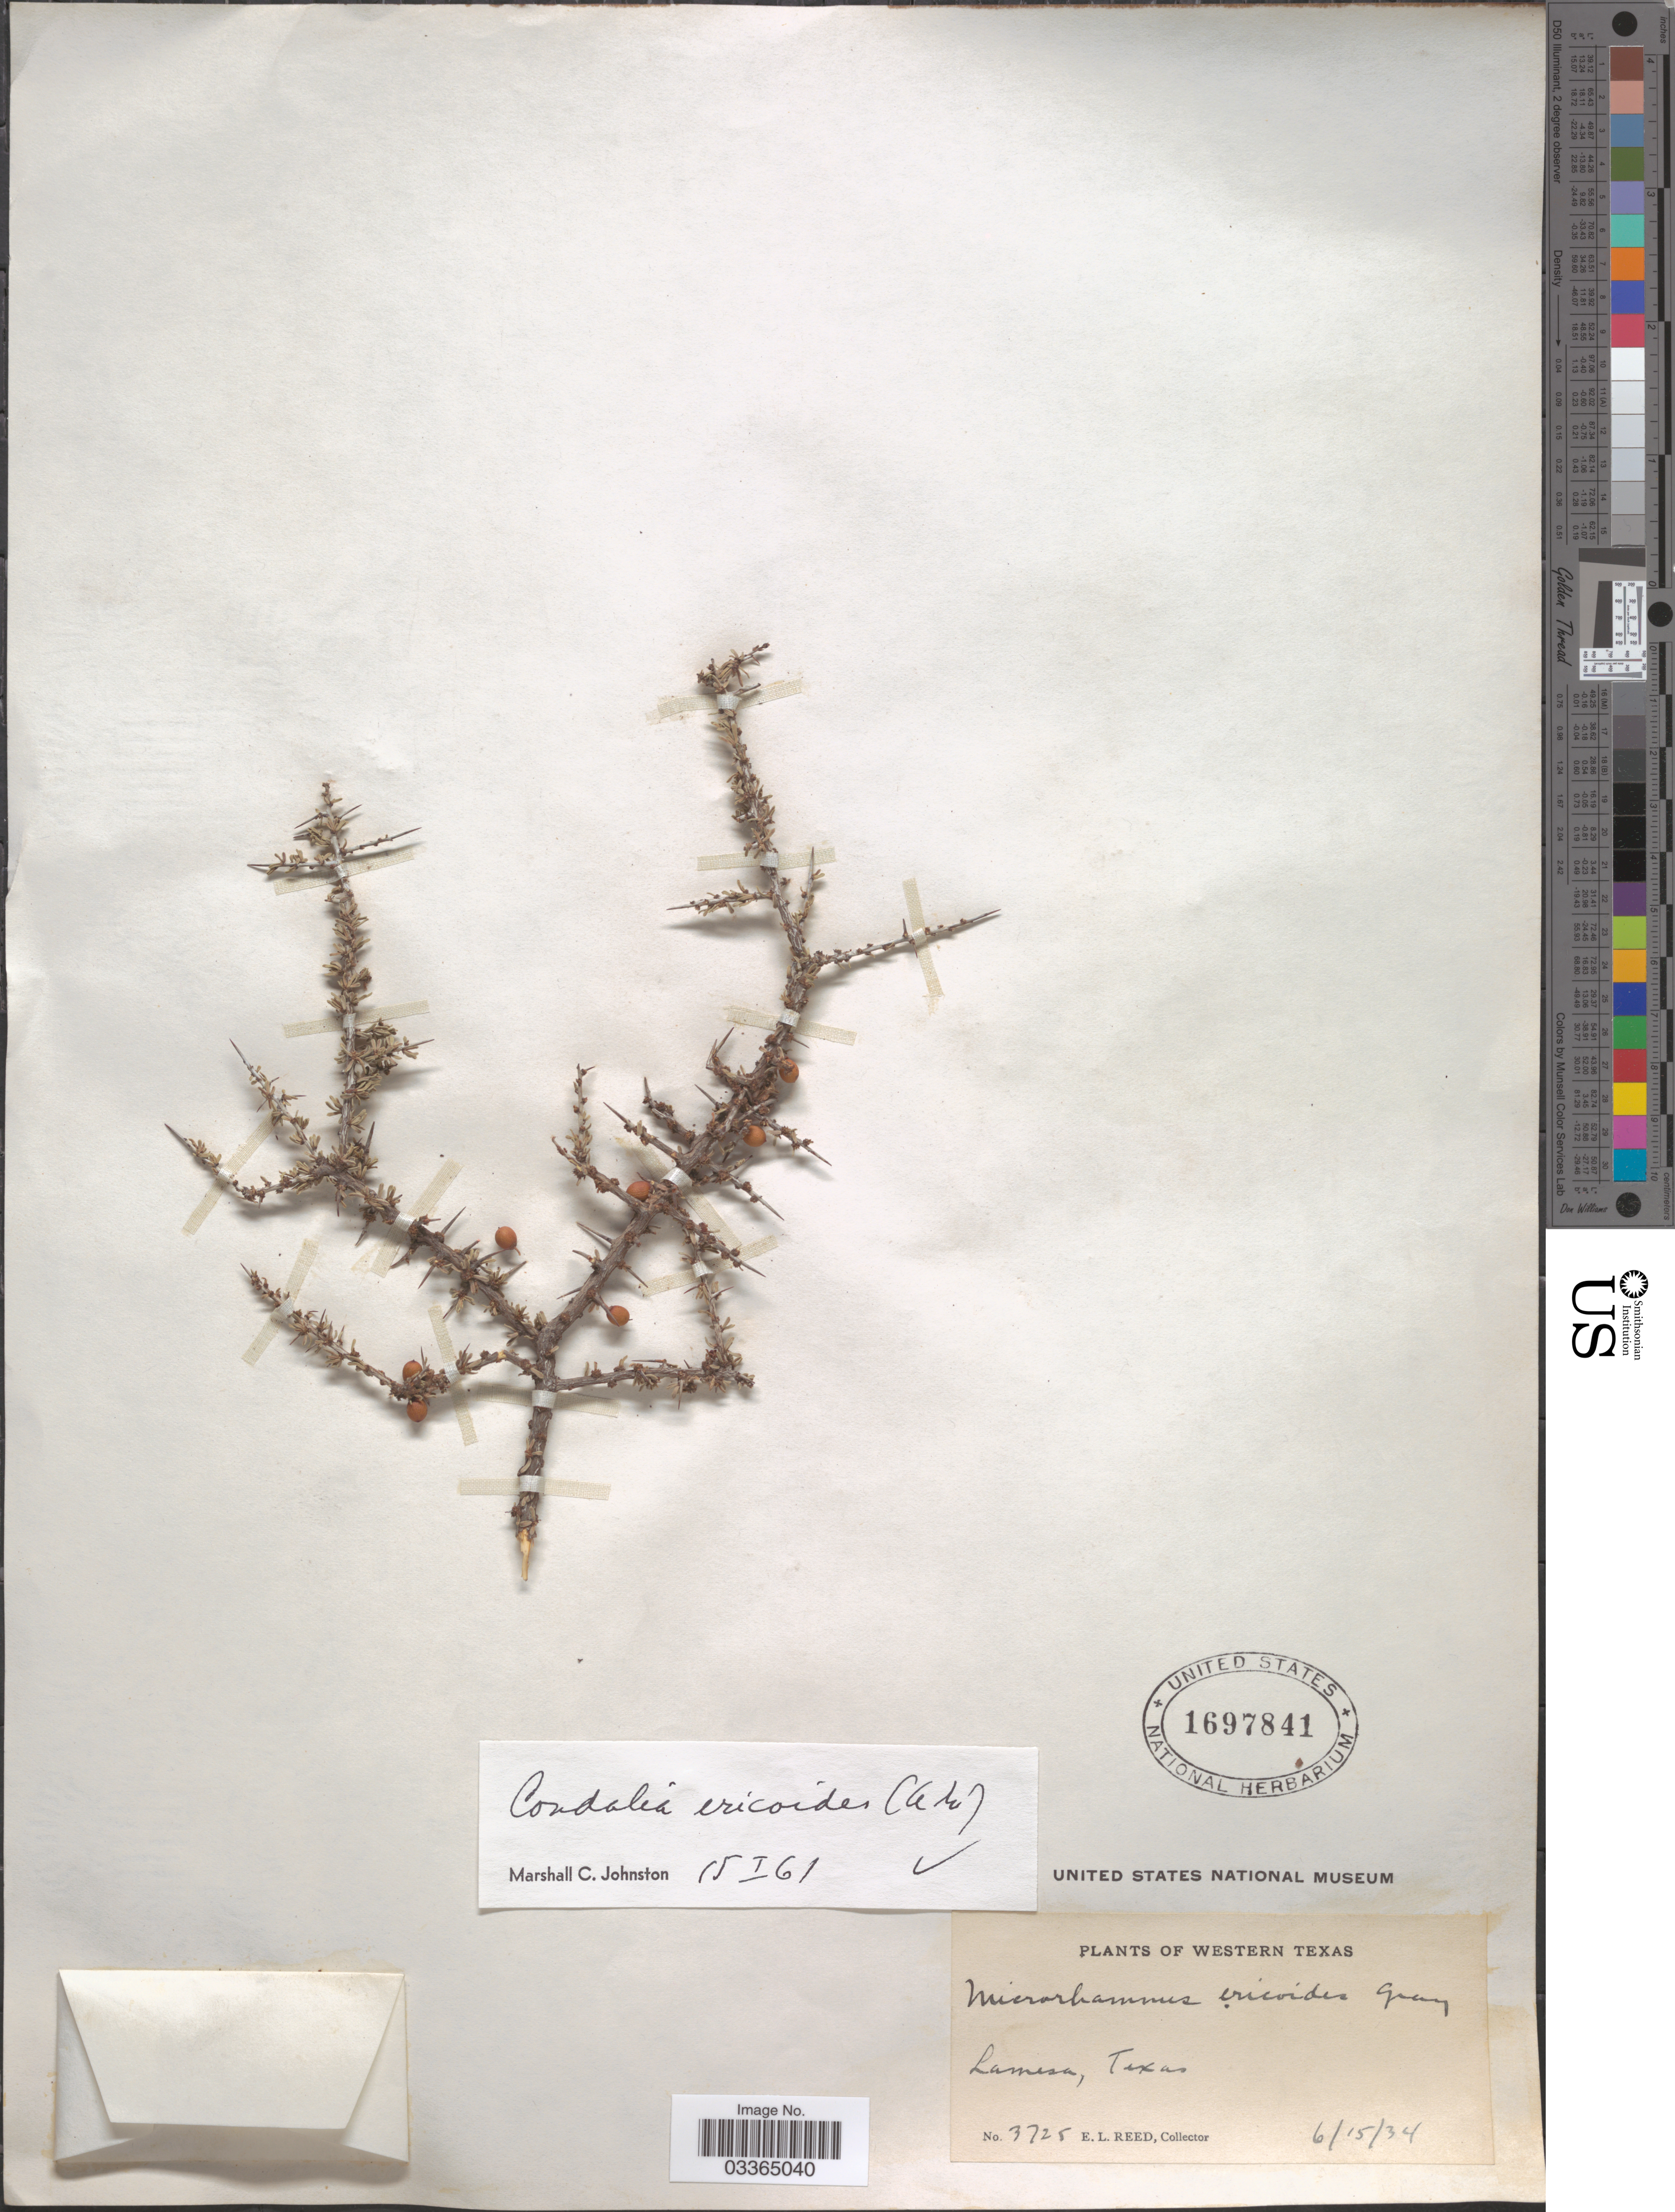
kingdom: Plantae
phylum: Tracheophyta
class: Magnoliopsida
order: Rosales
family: Rhamnaceae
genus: Condalia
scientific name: Condalia ericoides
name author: (A. Gray) M.C. Johnst.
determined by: Johnston, Marshall C.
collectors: E. Reed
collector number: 3725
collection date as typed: Transcribed d/m/y: 15/6/34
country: United States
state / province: Texas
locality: Western Texas, Lamesa.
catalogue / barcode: US 1697841